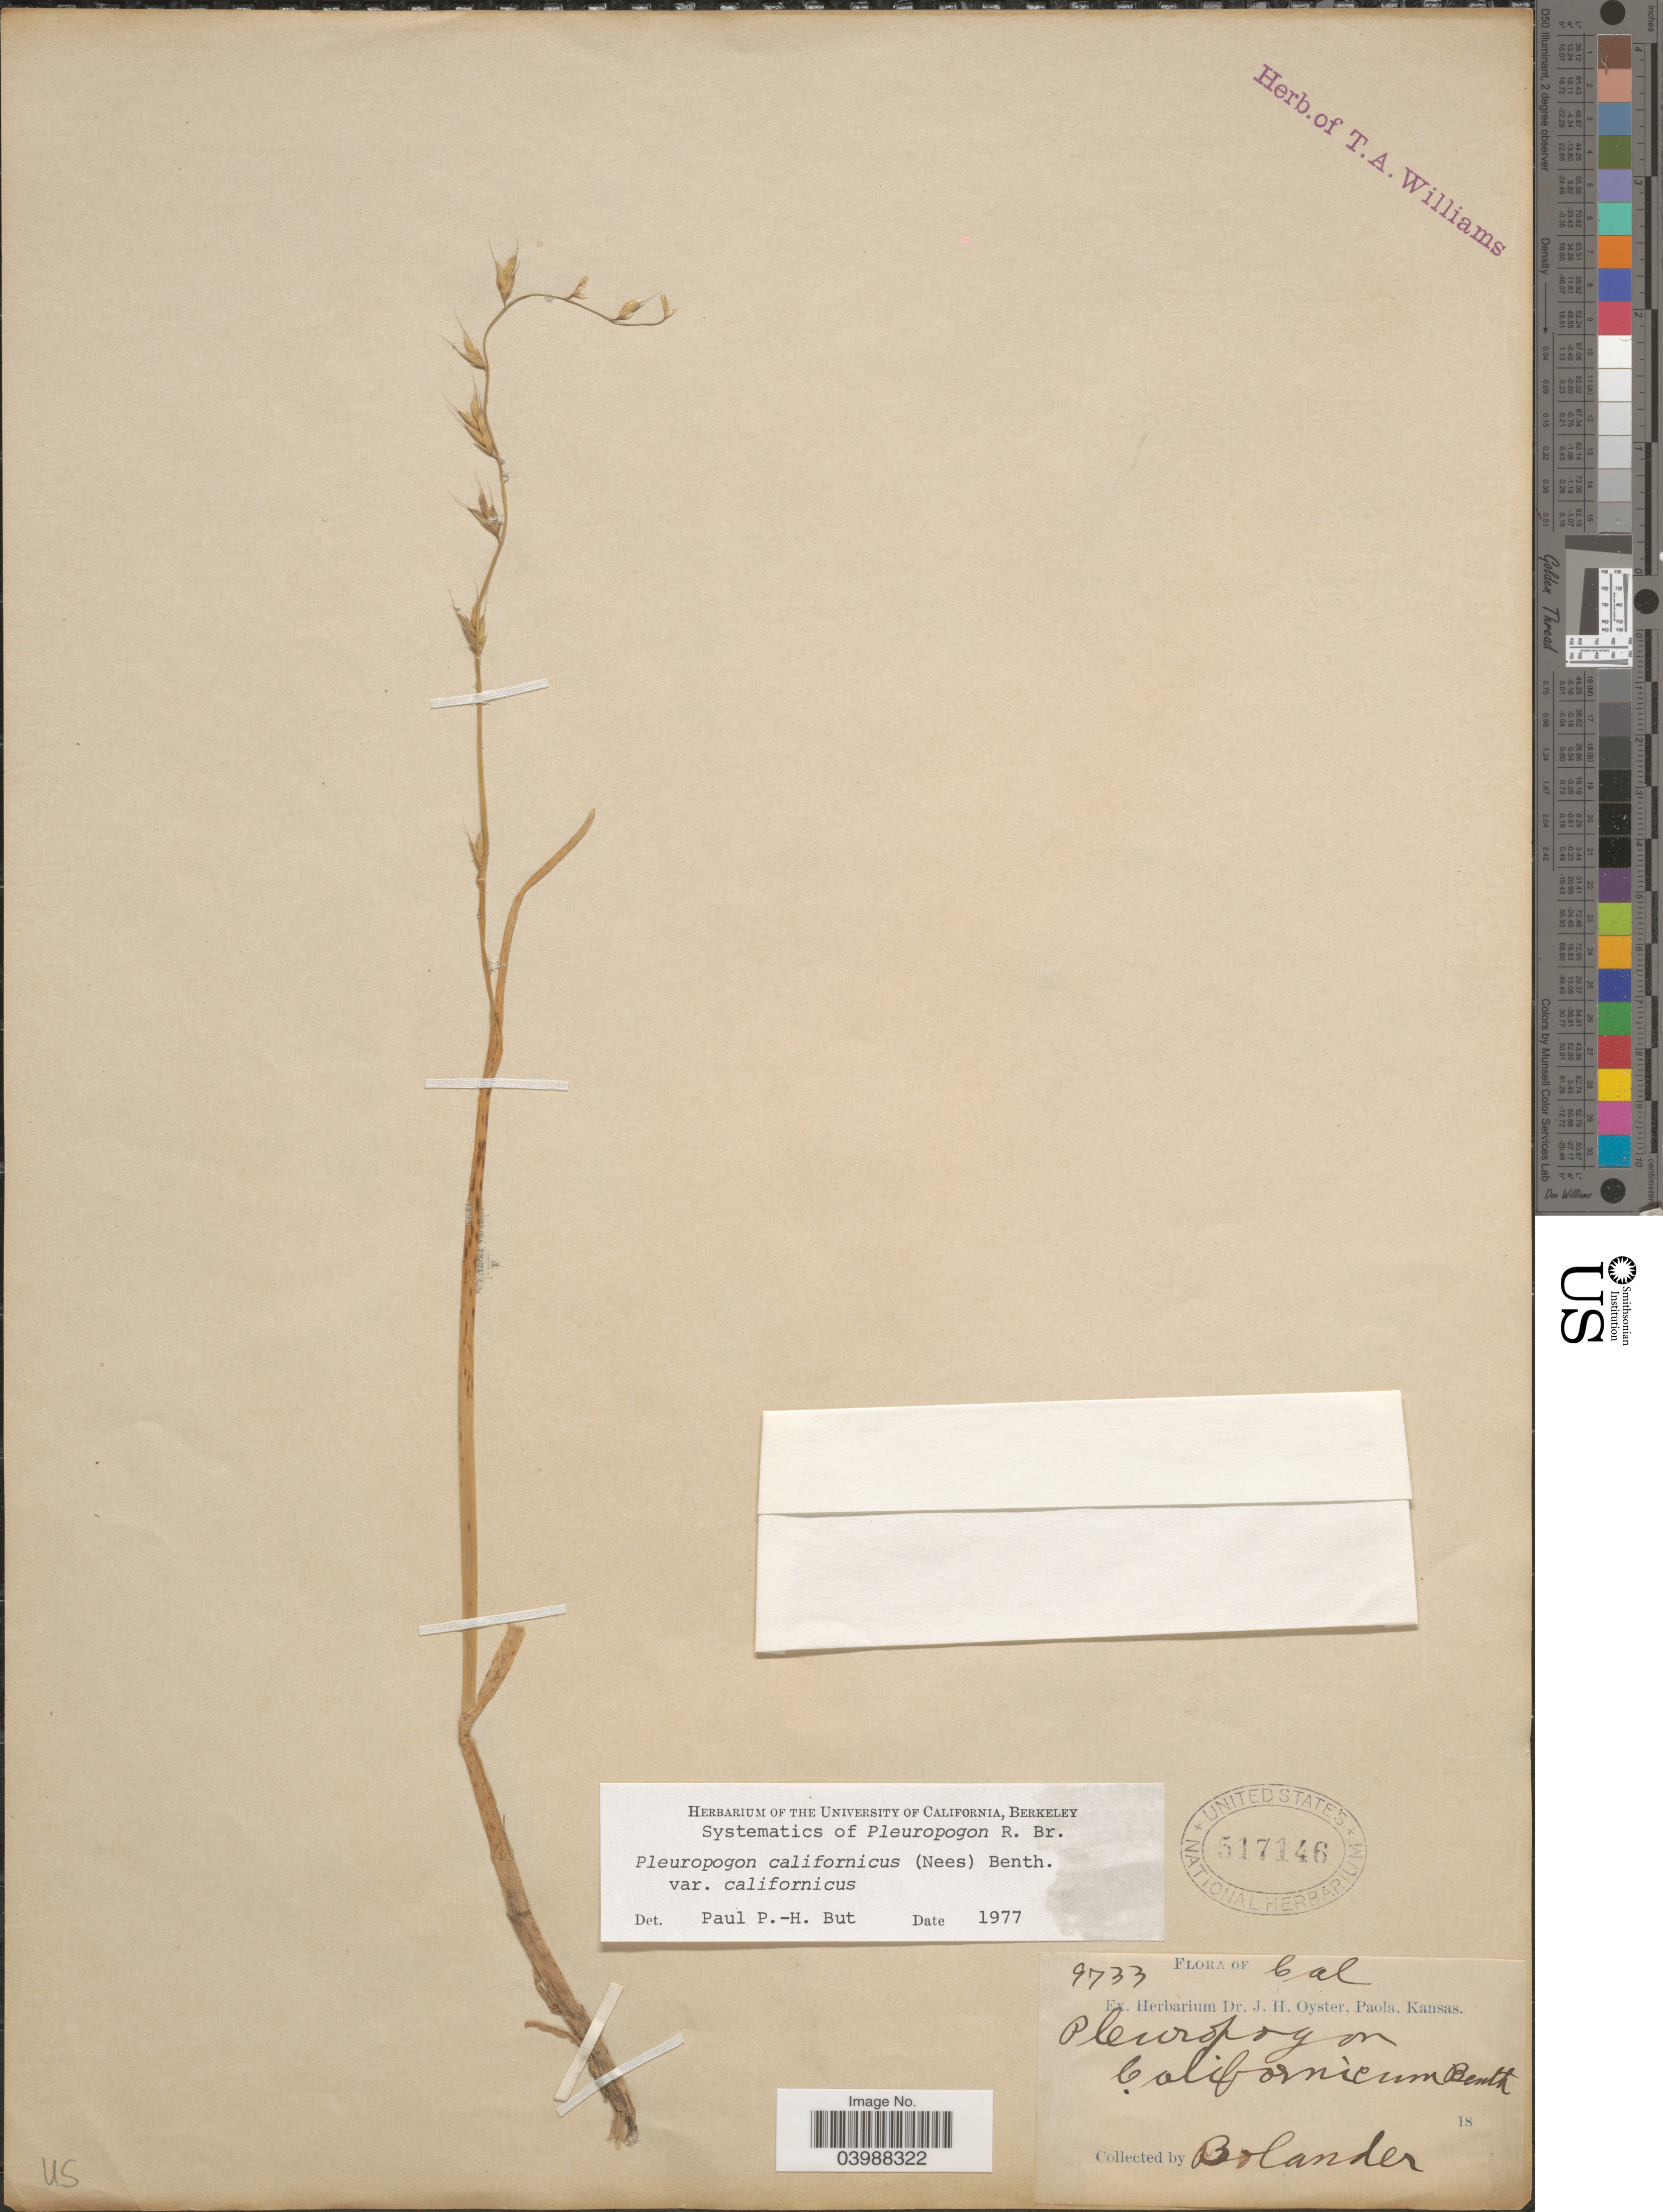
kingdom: Plantae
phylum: Tracheophyta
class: Liliopsida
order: Poales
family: Poaceae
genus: Pleuropogon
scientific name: Pleuropogon californicus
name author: (Nees) Benth. ex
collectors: H. Bolander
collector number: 9733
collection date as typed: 18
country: United States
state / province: California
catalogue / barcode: US 517146